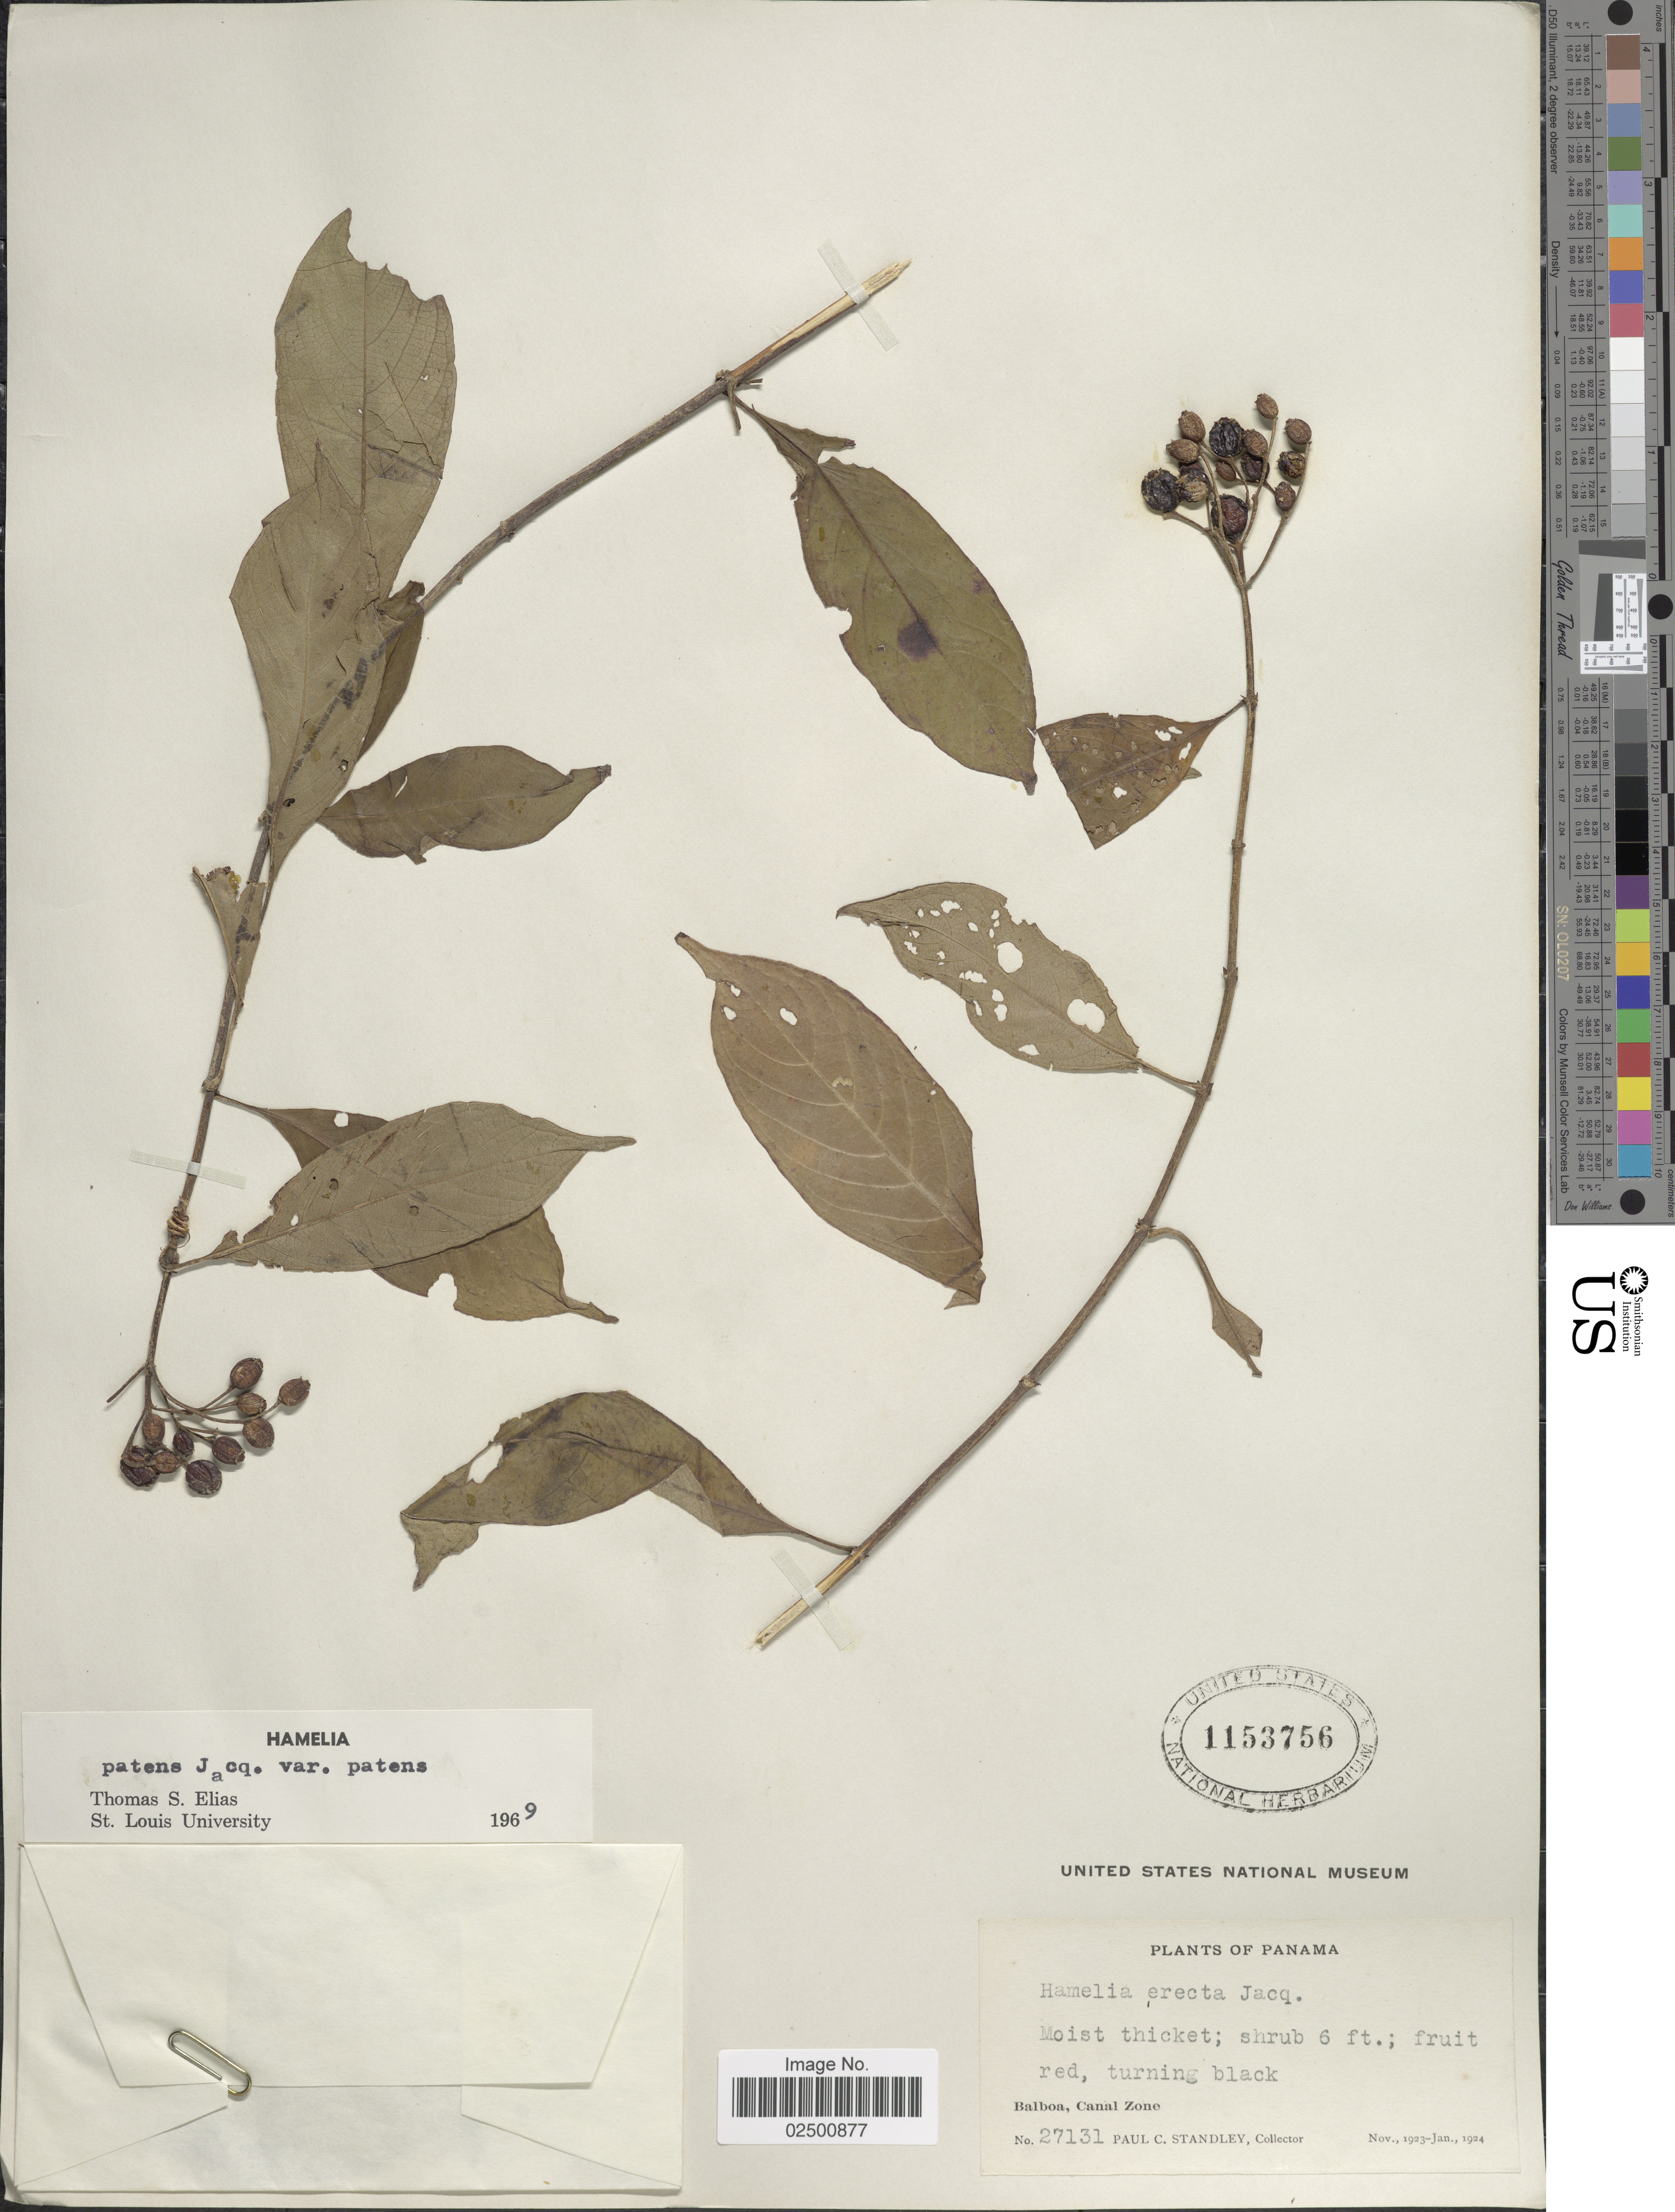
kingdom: Plantae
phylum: Tracheophyta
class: Magnoliopsida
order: Gentianales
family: Rubiaceae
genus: Hamelia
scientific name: Hamelia patens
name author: Jacq.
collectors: P. C. Standley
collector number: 27131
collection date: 1923-11/1924-01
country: Panama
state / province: Colón / Panamá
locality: Balboa, Canal Zone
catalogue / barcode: US 1153756